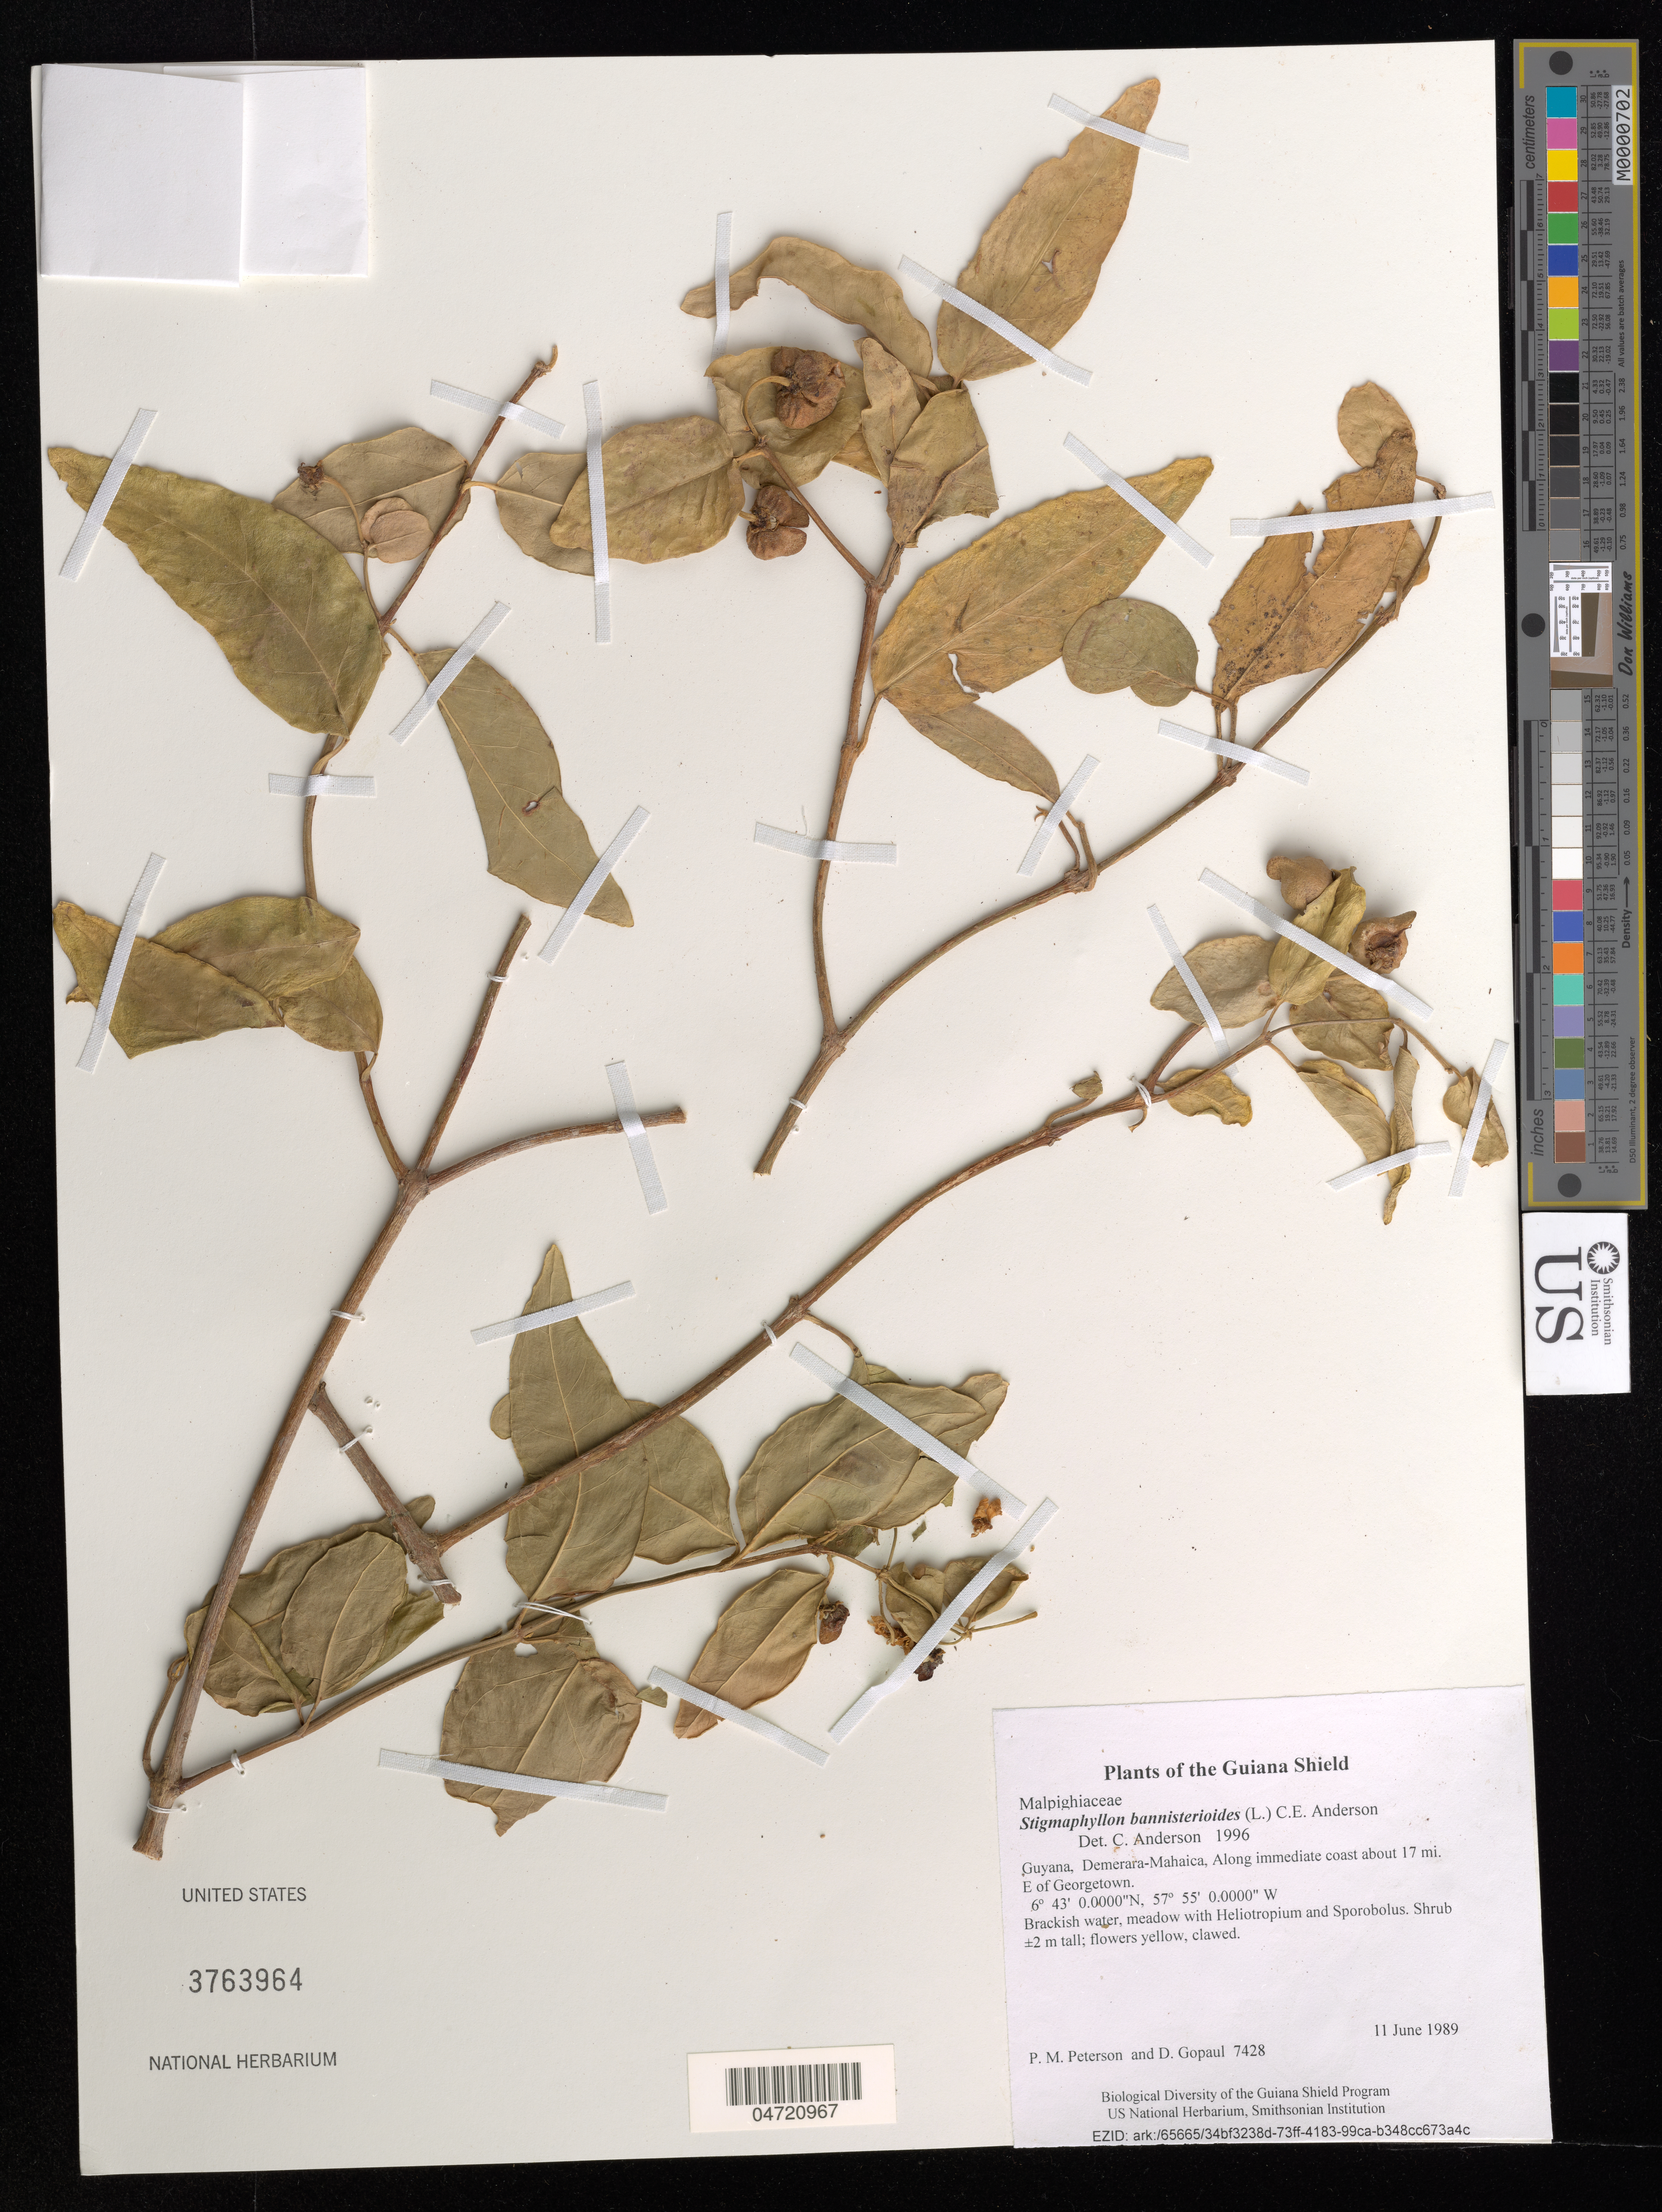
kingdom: Plantae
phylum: Tracheophyta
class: Magnoliopsida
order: Malpighiales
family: Malpighiaceae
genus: Stigmaphyllon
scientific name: Stigmaphyllon bannisterioides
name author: (L.) C.E. Anderson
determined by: Anderson, C.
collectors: P. M. Peterson & D. Gopaul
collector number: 7428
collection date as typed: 11 June 1989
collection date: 1989-06-11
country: Guyana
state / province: Demerara-Mahaica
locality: Along immediate coast about 17 mi. E of Georgetown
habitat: Brackish water, meadow with Heliotropium and Sporobolus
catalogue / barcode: US 3763964